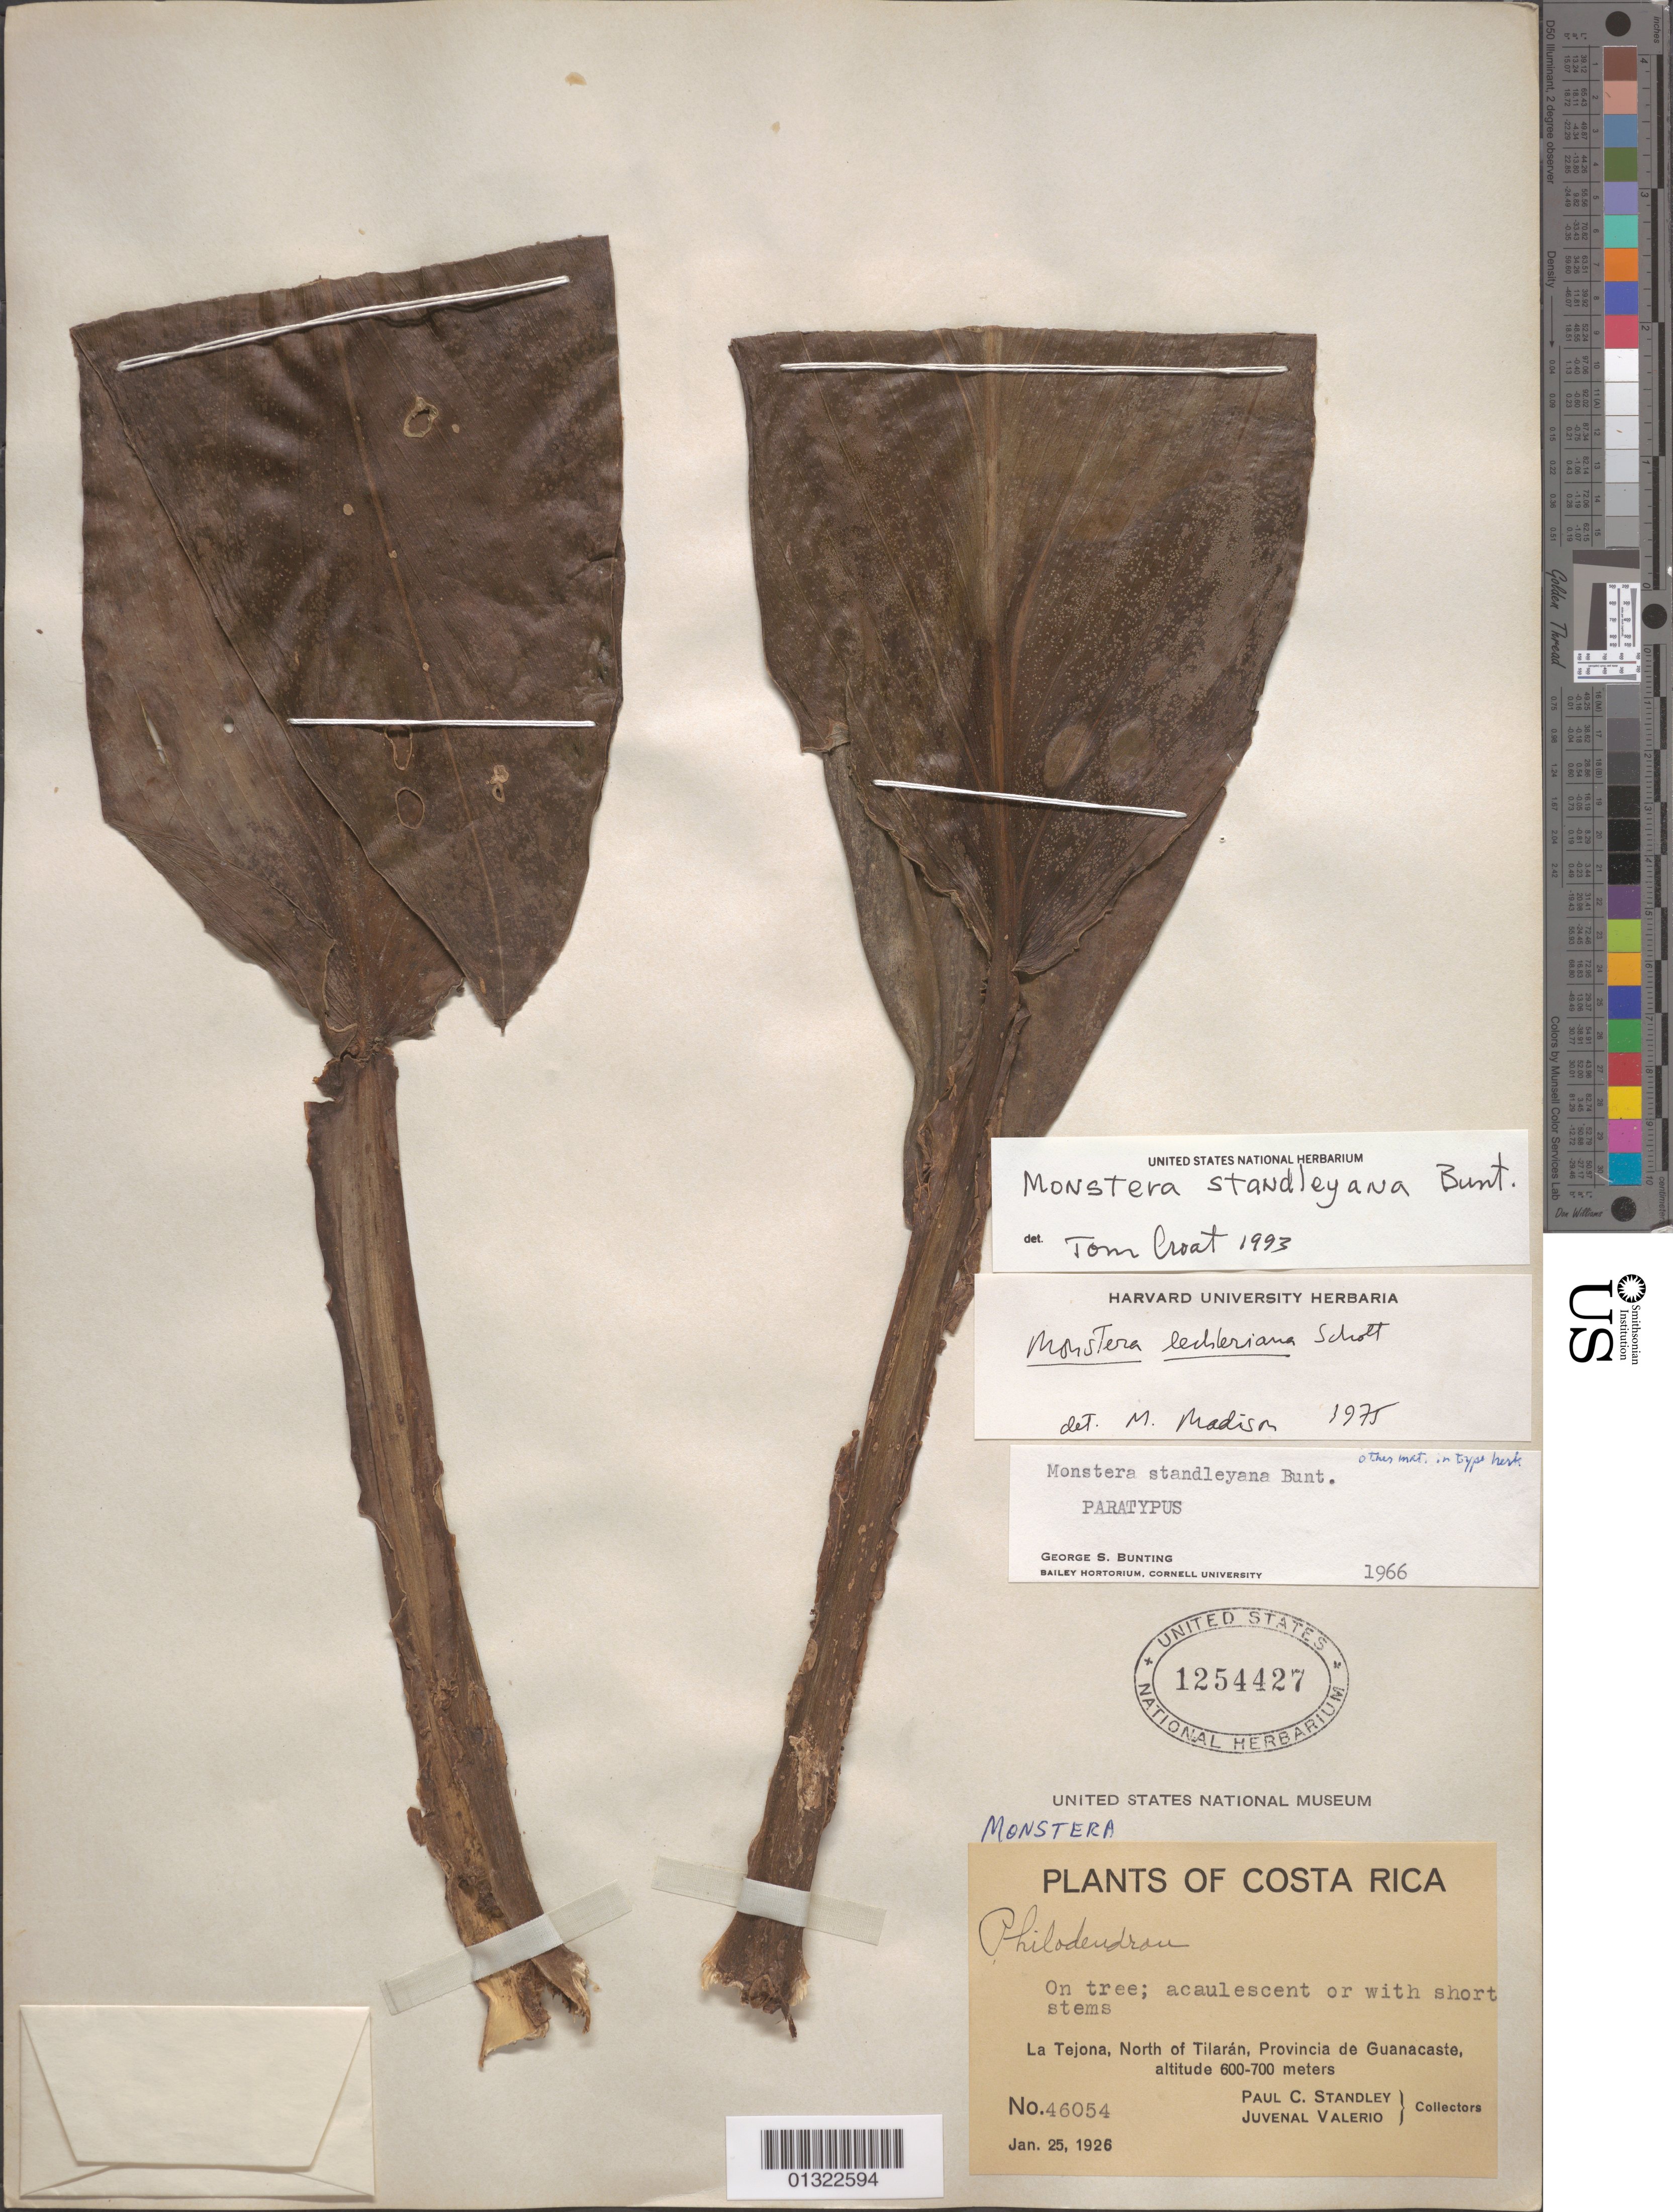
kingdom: Plantae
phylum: Tracheophyta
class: Liliopsida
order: Alismatales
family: Araceae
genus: Monstera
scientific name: Monstera standleyana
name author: G.S. Bunting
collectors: P. C. Standley & J. Valerio R.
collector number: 46054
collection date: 1926-01-25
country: Costa Rica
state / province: Guanacaste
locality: La Tejona, North of Tilarán.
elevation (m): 600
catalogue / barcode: US 1254427